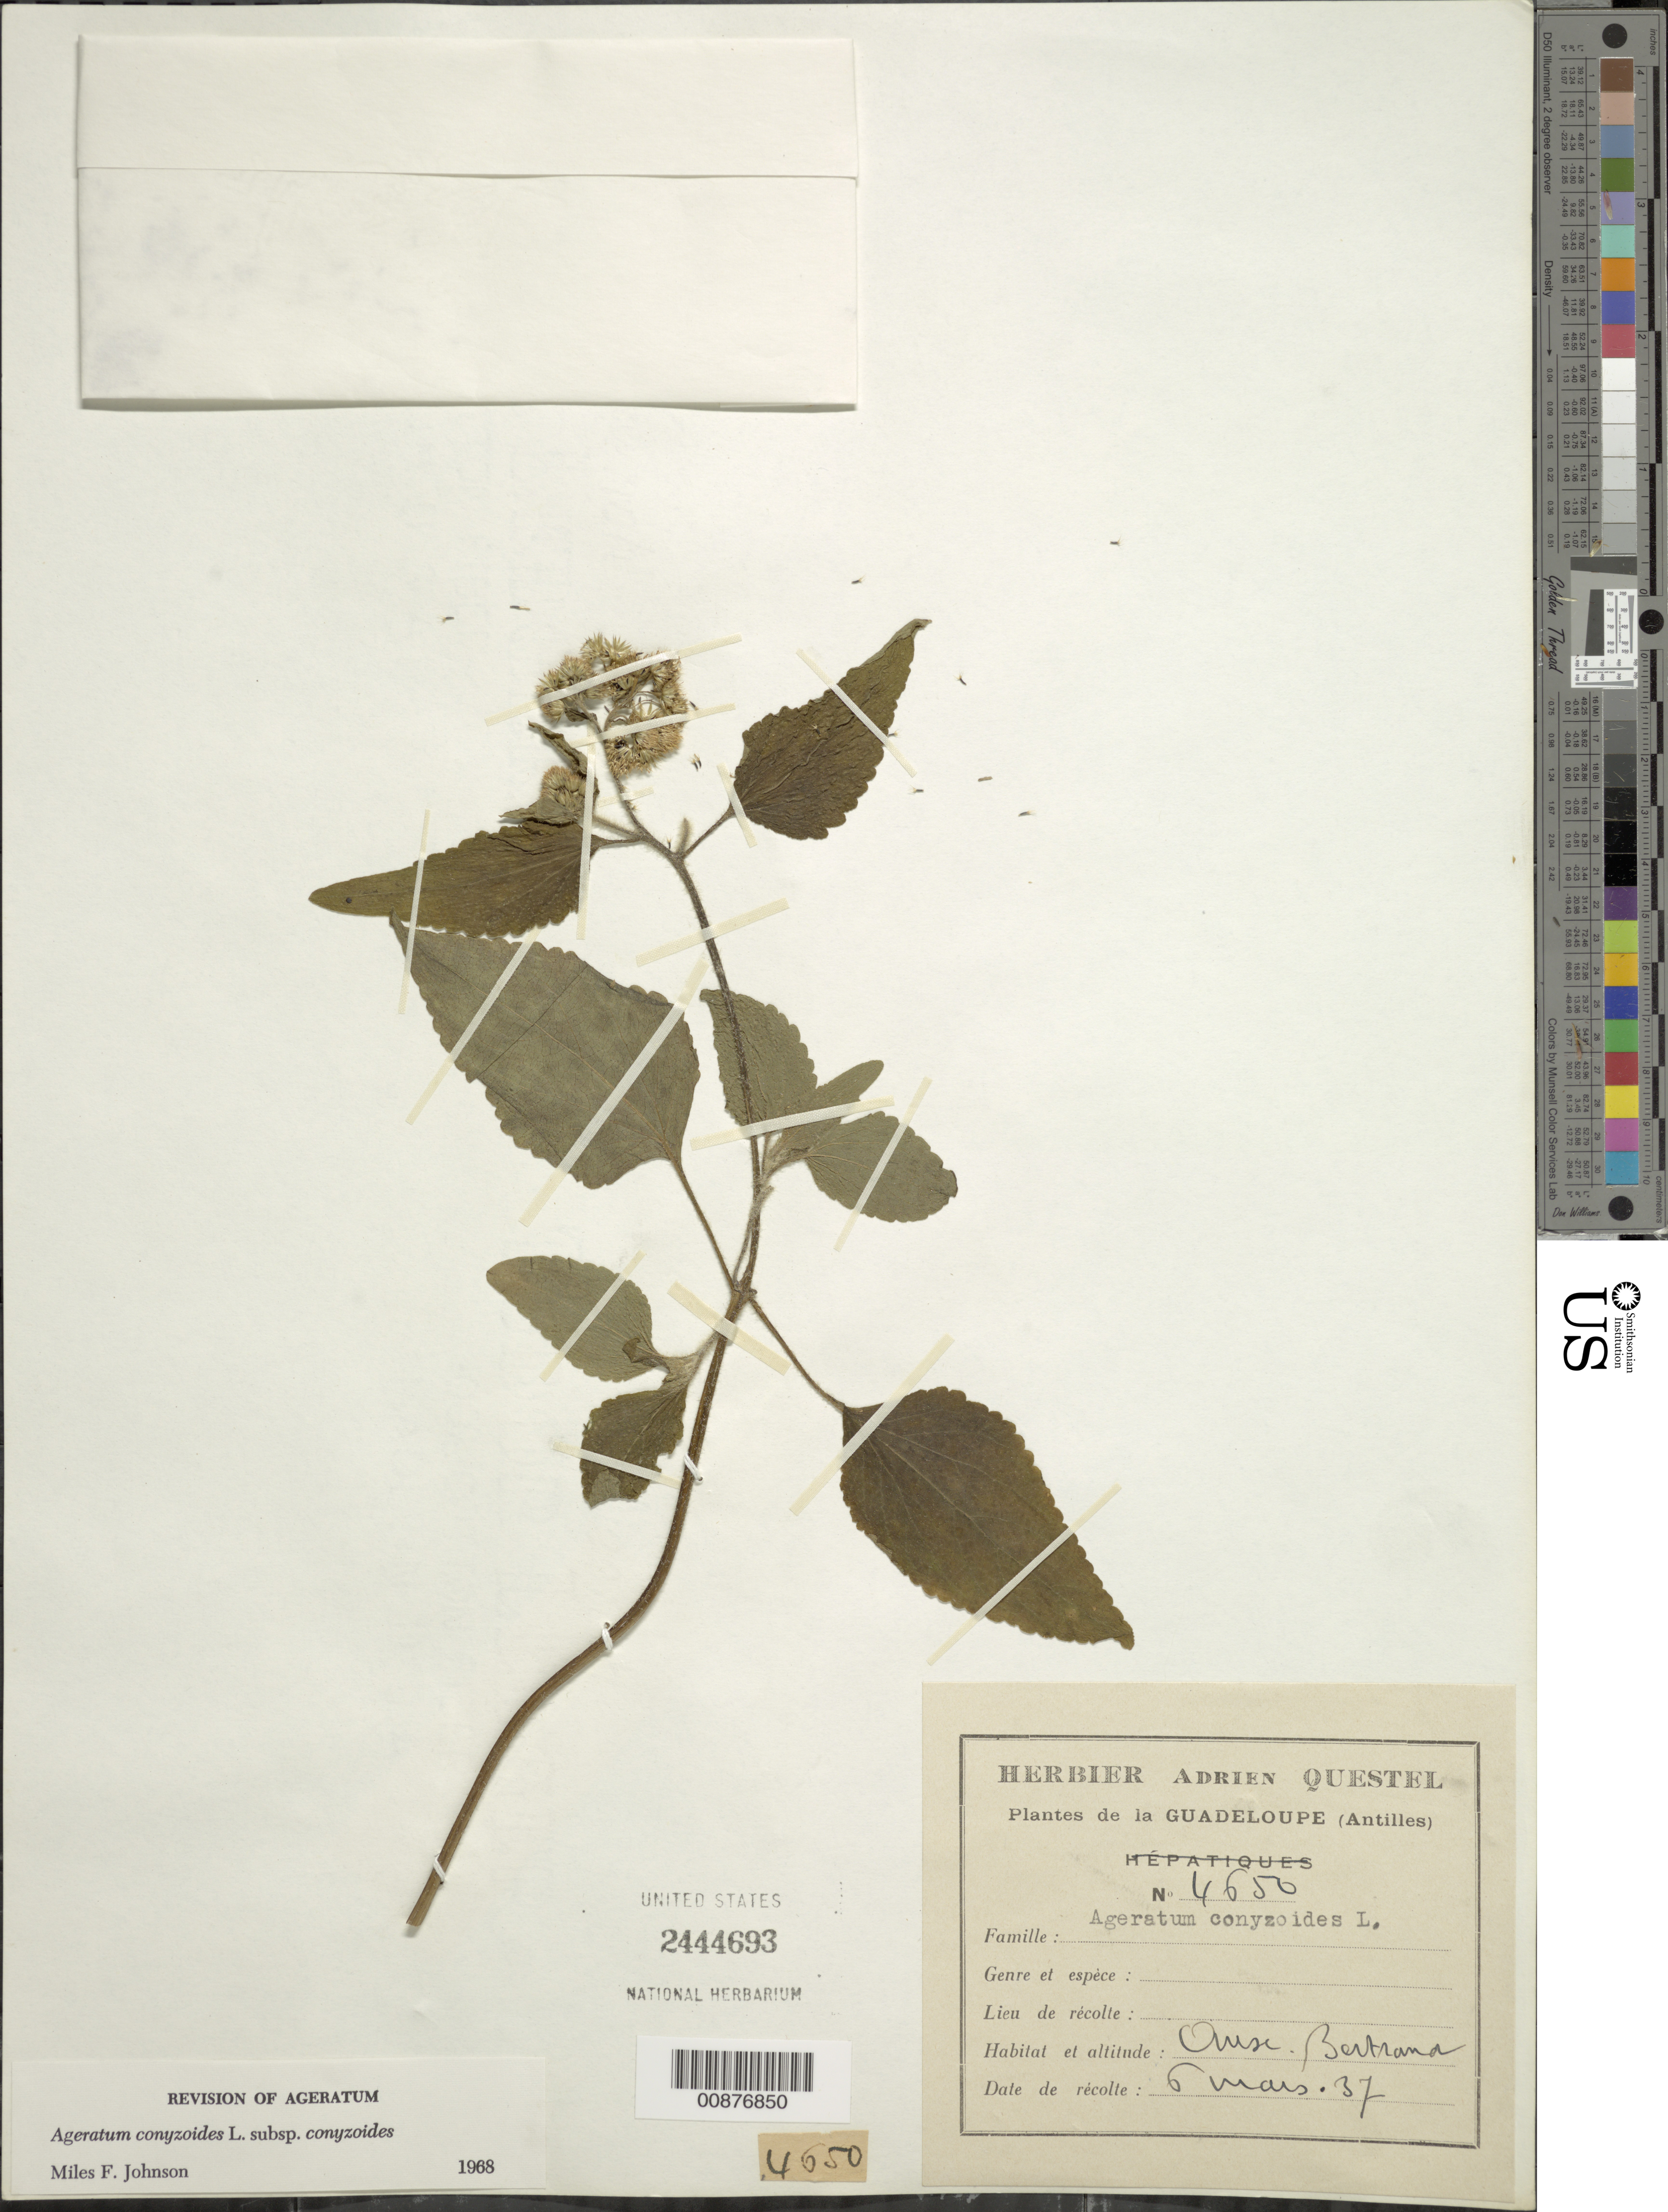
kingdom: Plantae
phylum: Tracheophyta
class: Magnoliopsida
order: Asterales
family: Asteraceae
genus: Ageratum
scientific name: Ageratum conyzoides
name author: L.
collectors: A. Questel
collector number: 4650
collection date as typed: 06 Mar 1937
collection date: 1937-03-06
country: Guadeloupe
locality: Anse (sp?) - Bertrana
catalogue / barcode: US 2444693